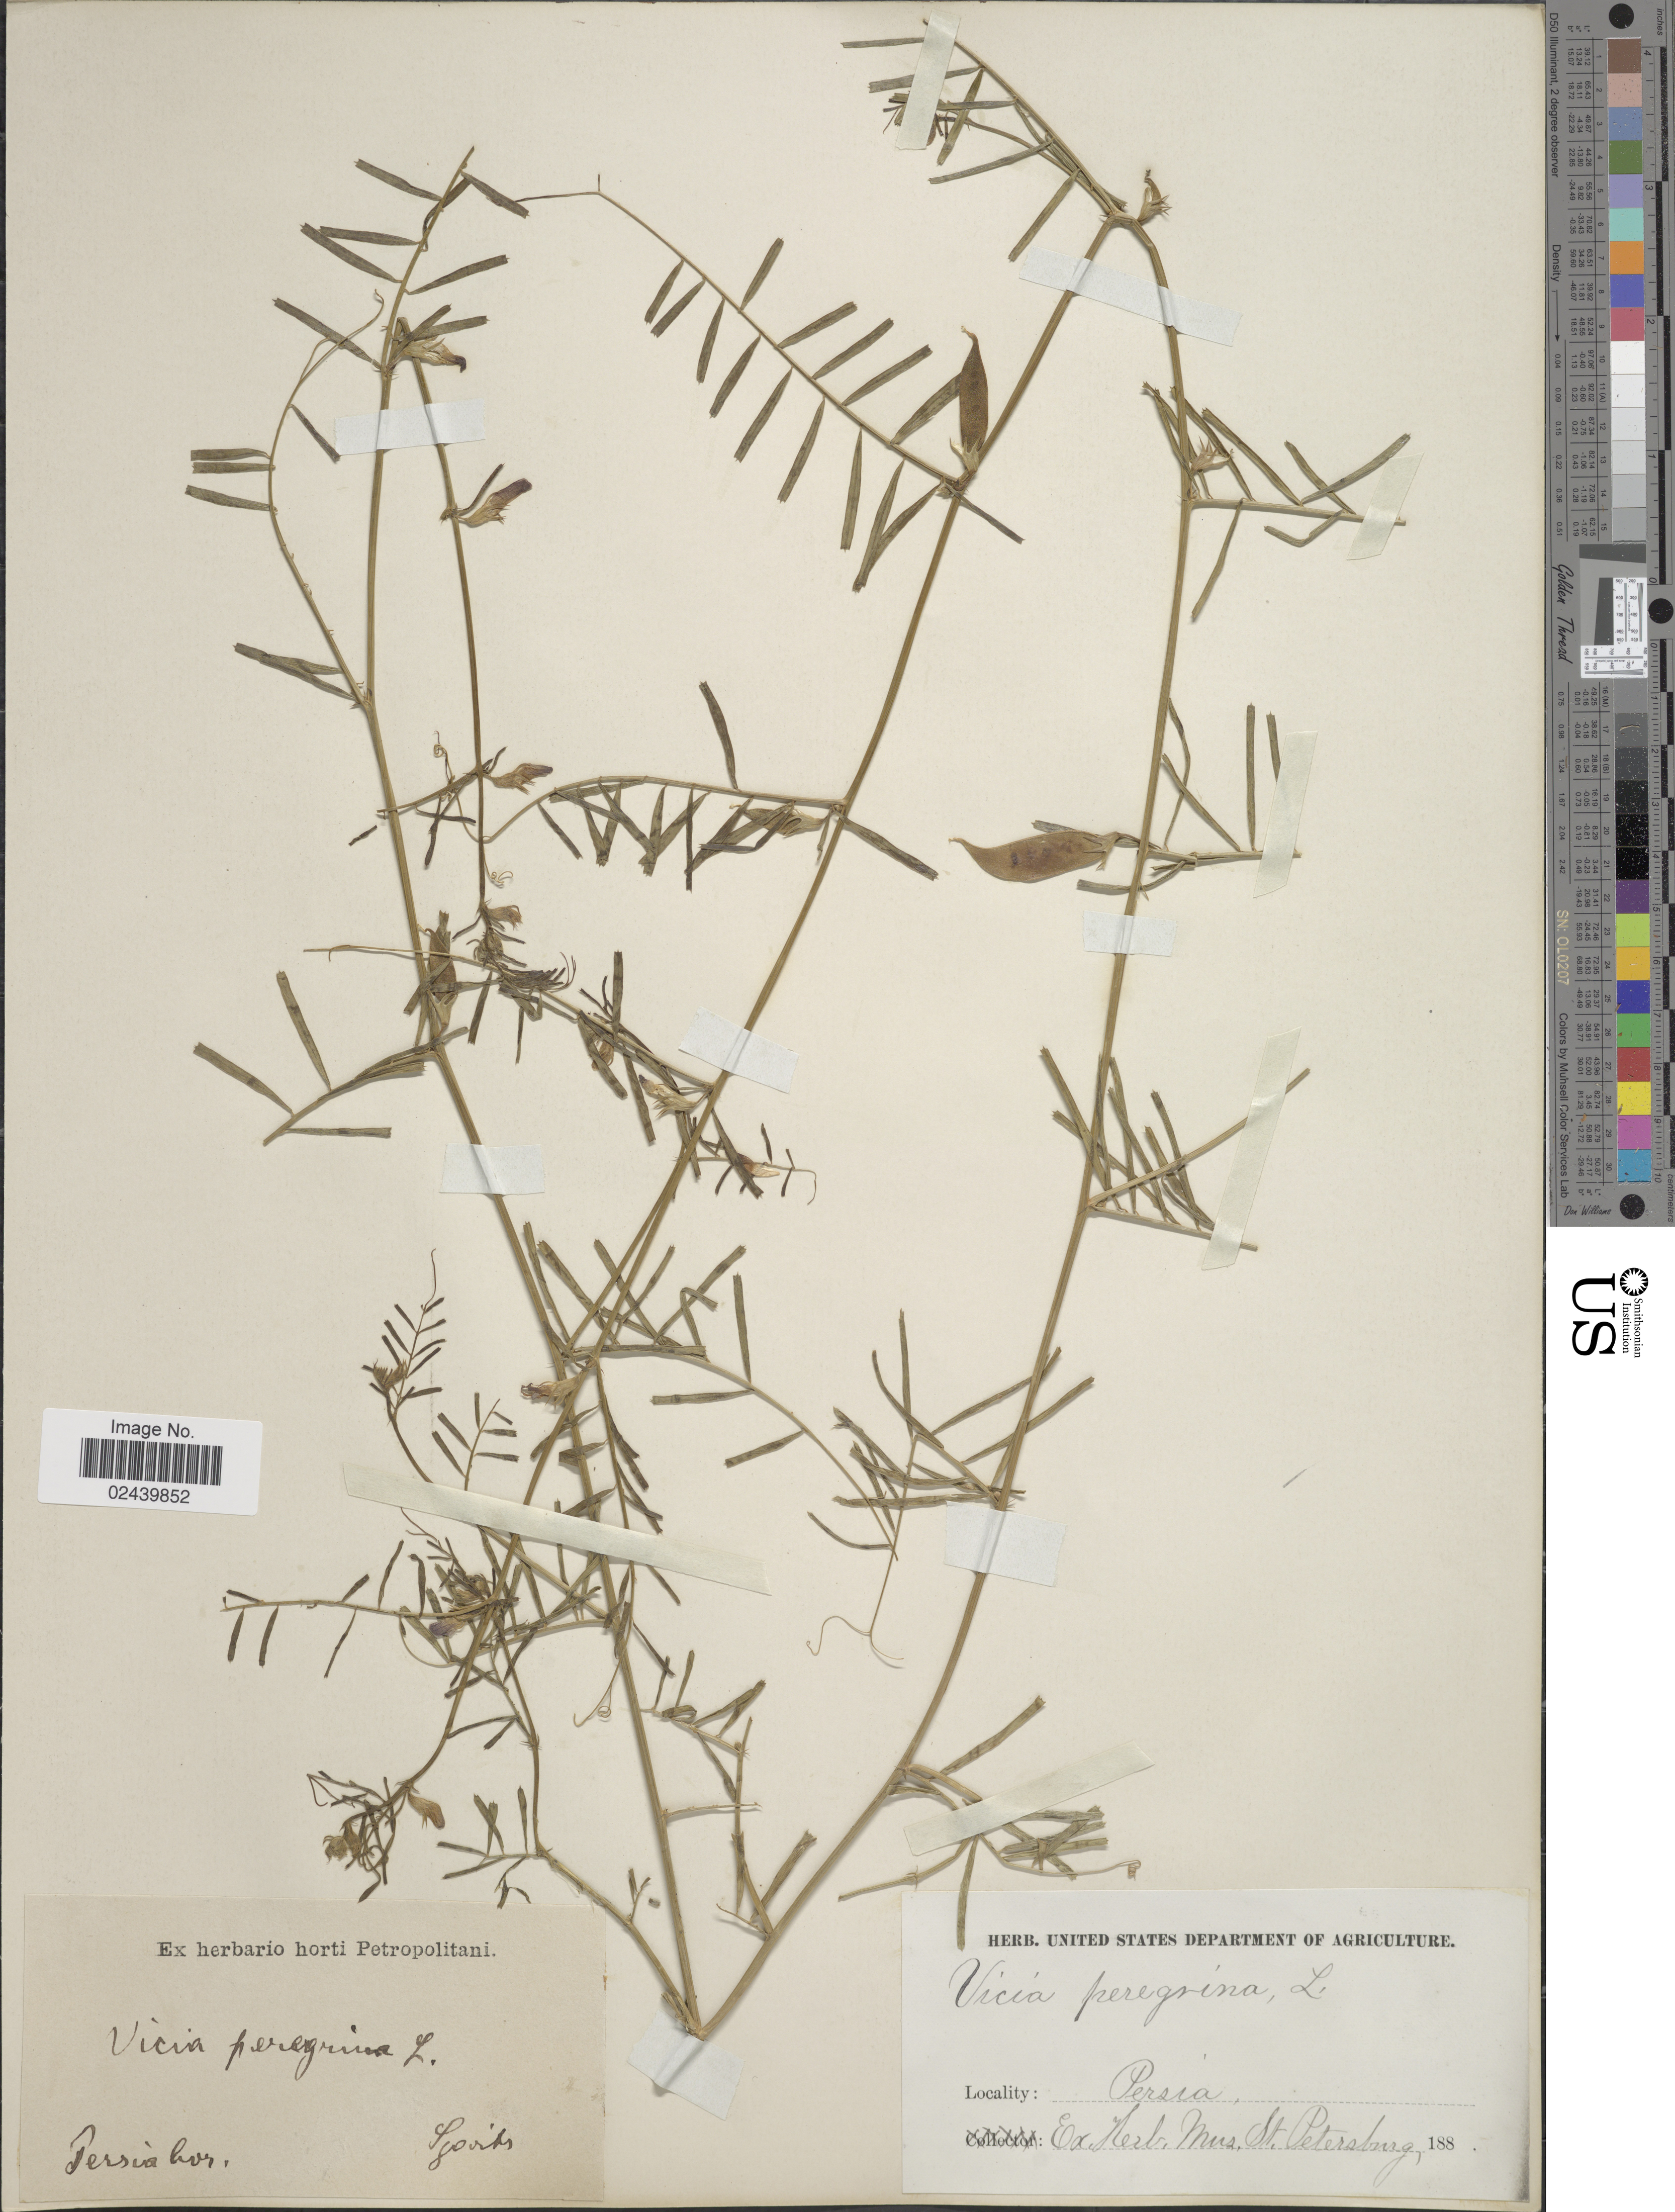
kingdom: Plantae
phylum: Tracheophyta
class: Magnoliopsida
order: Fabales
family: Fabaceae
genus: Vicia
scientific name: Vicia peregrina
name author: L.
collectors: Szovits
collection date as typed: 188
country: Iran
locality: Persia bor.